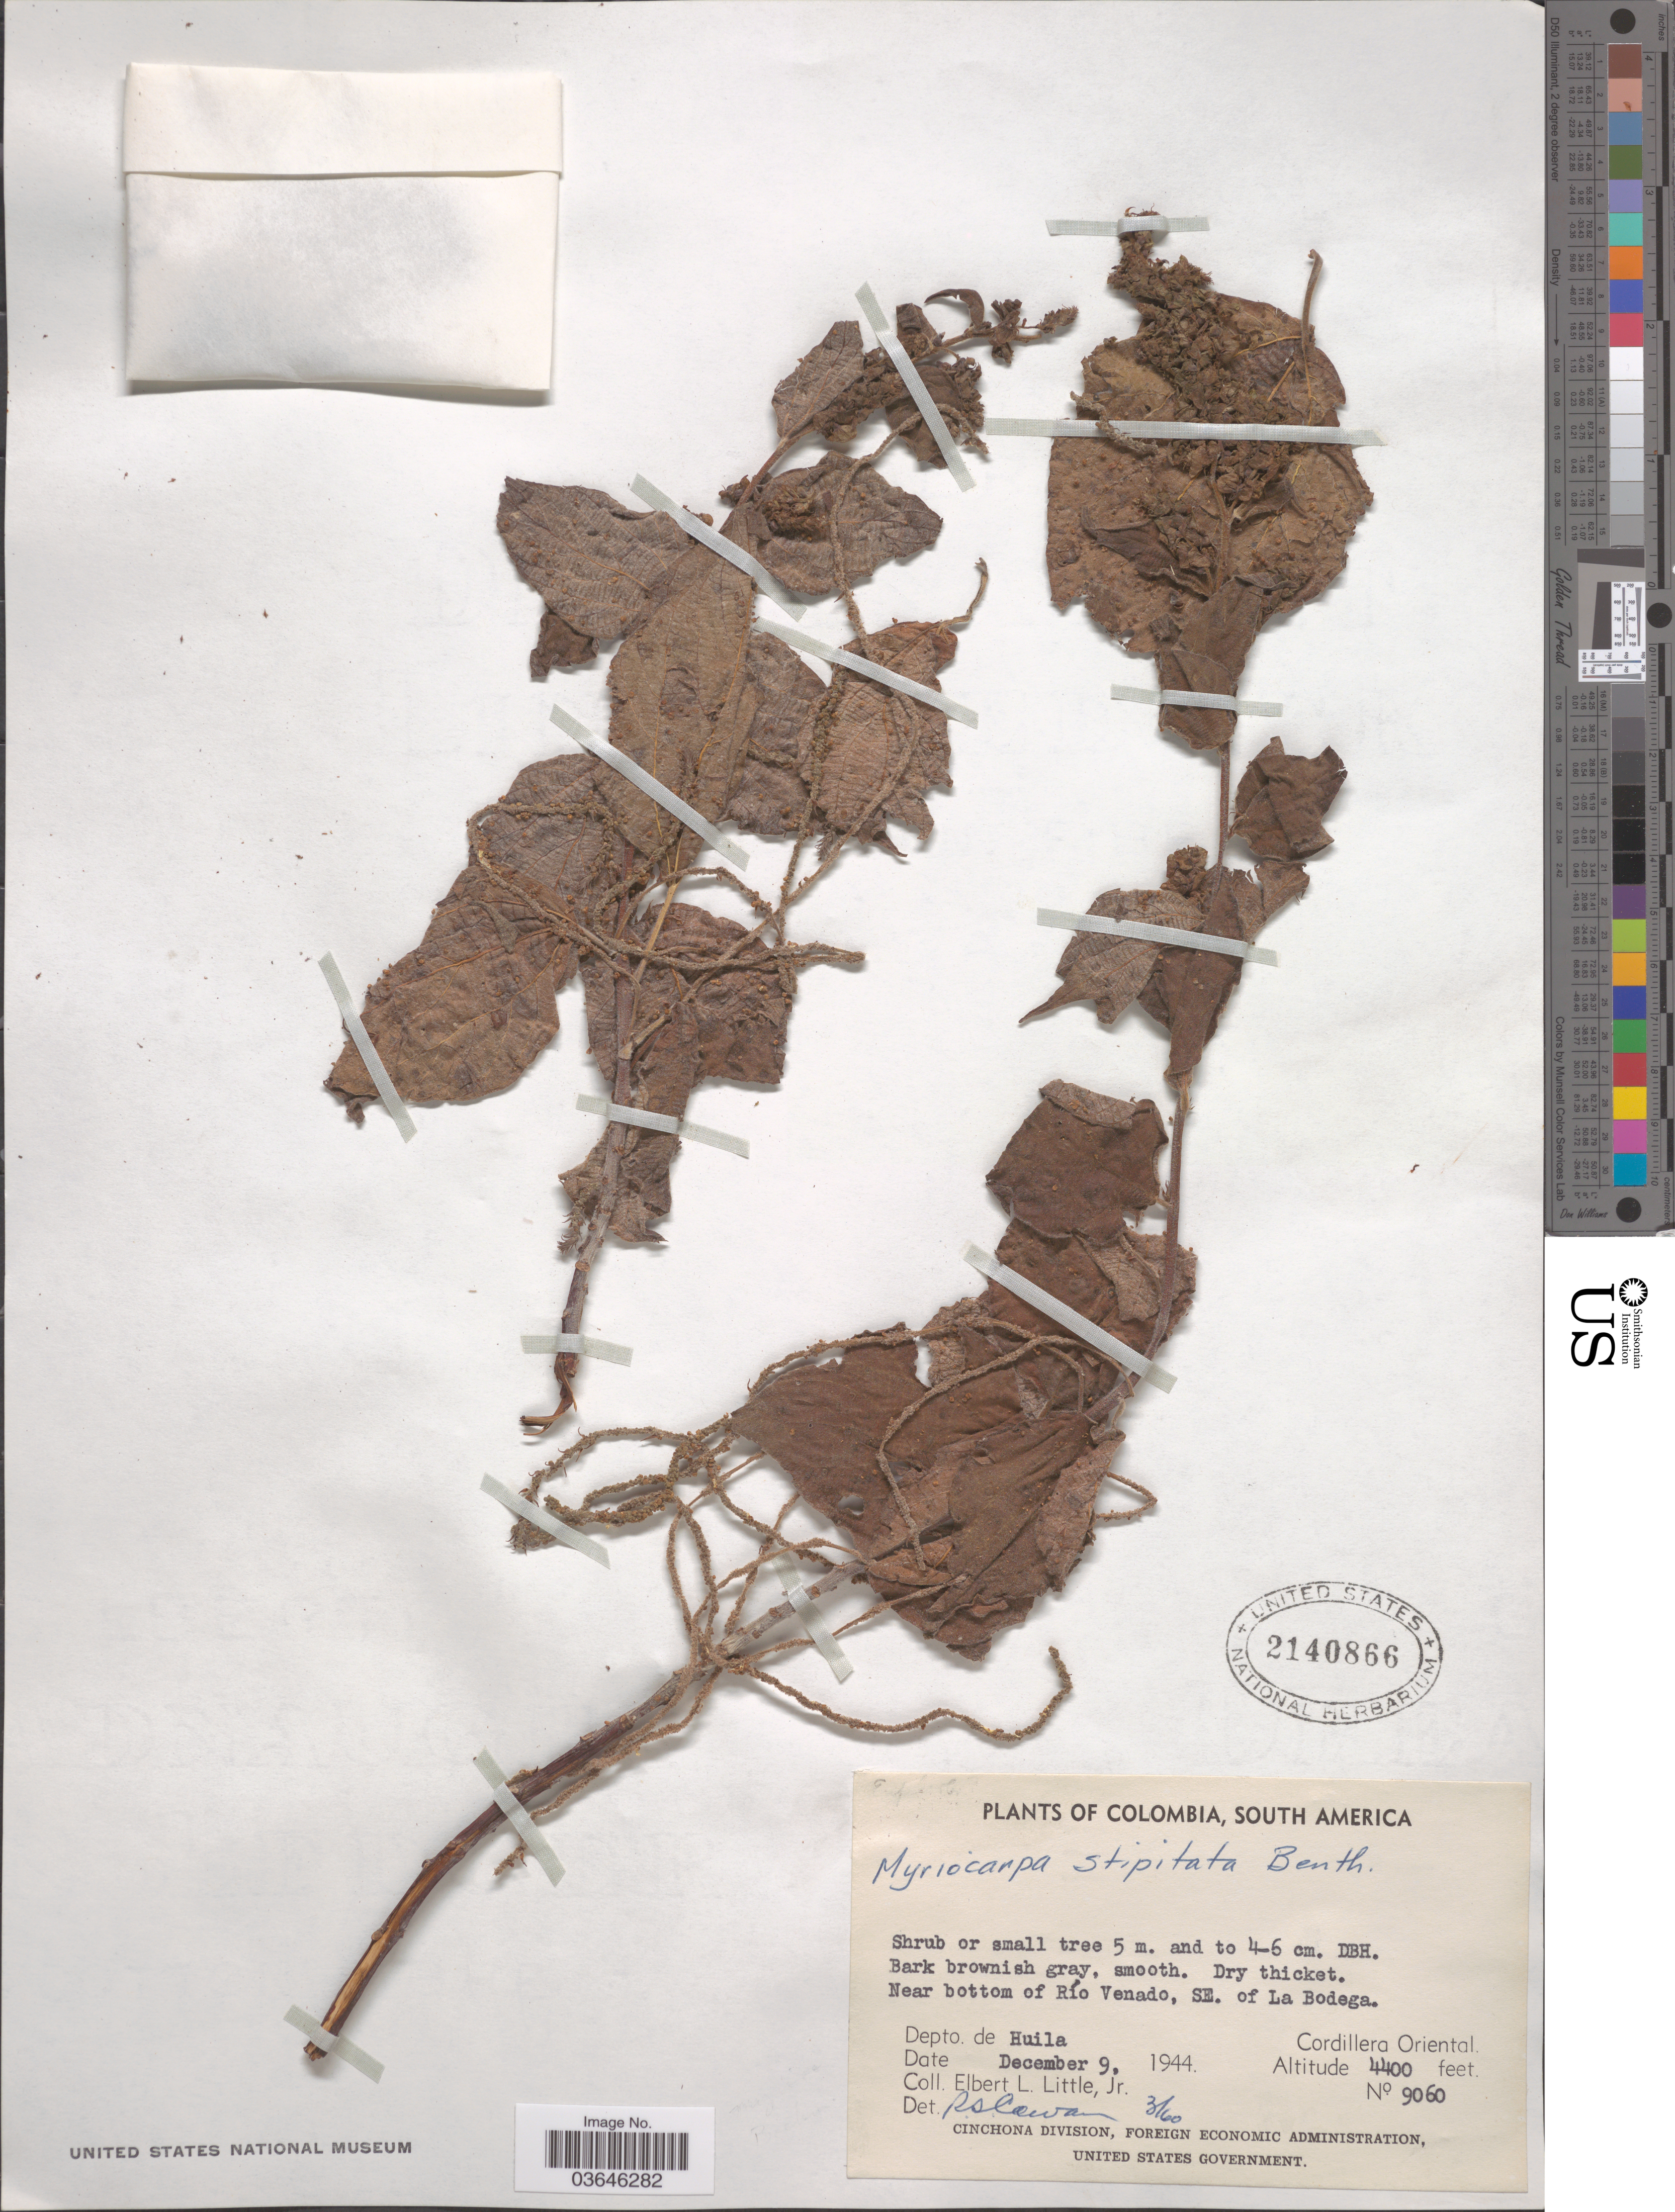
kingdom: Plantae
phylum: Tracheophyta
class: Magnoliopsida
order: Rosales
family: Urticaceae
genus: Myriocarpa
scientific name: Myriocarpa stipitata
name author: Benth.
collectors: E. L. Little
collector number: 9060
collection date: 1944-12-09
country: Colombia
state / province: Huila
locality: Near bottom of Río Venado, SE. of La Bodega. Depto. del Huila. Cordillera Oriental.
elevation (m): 1341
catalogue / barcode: US 2140866